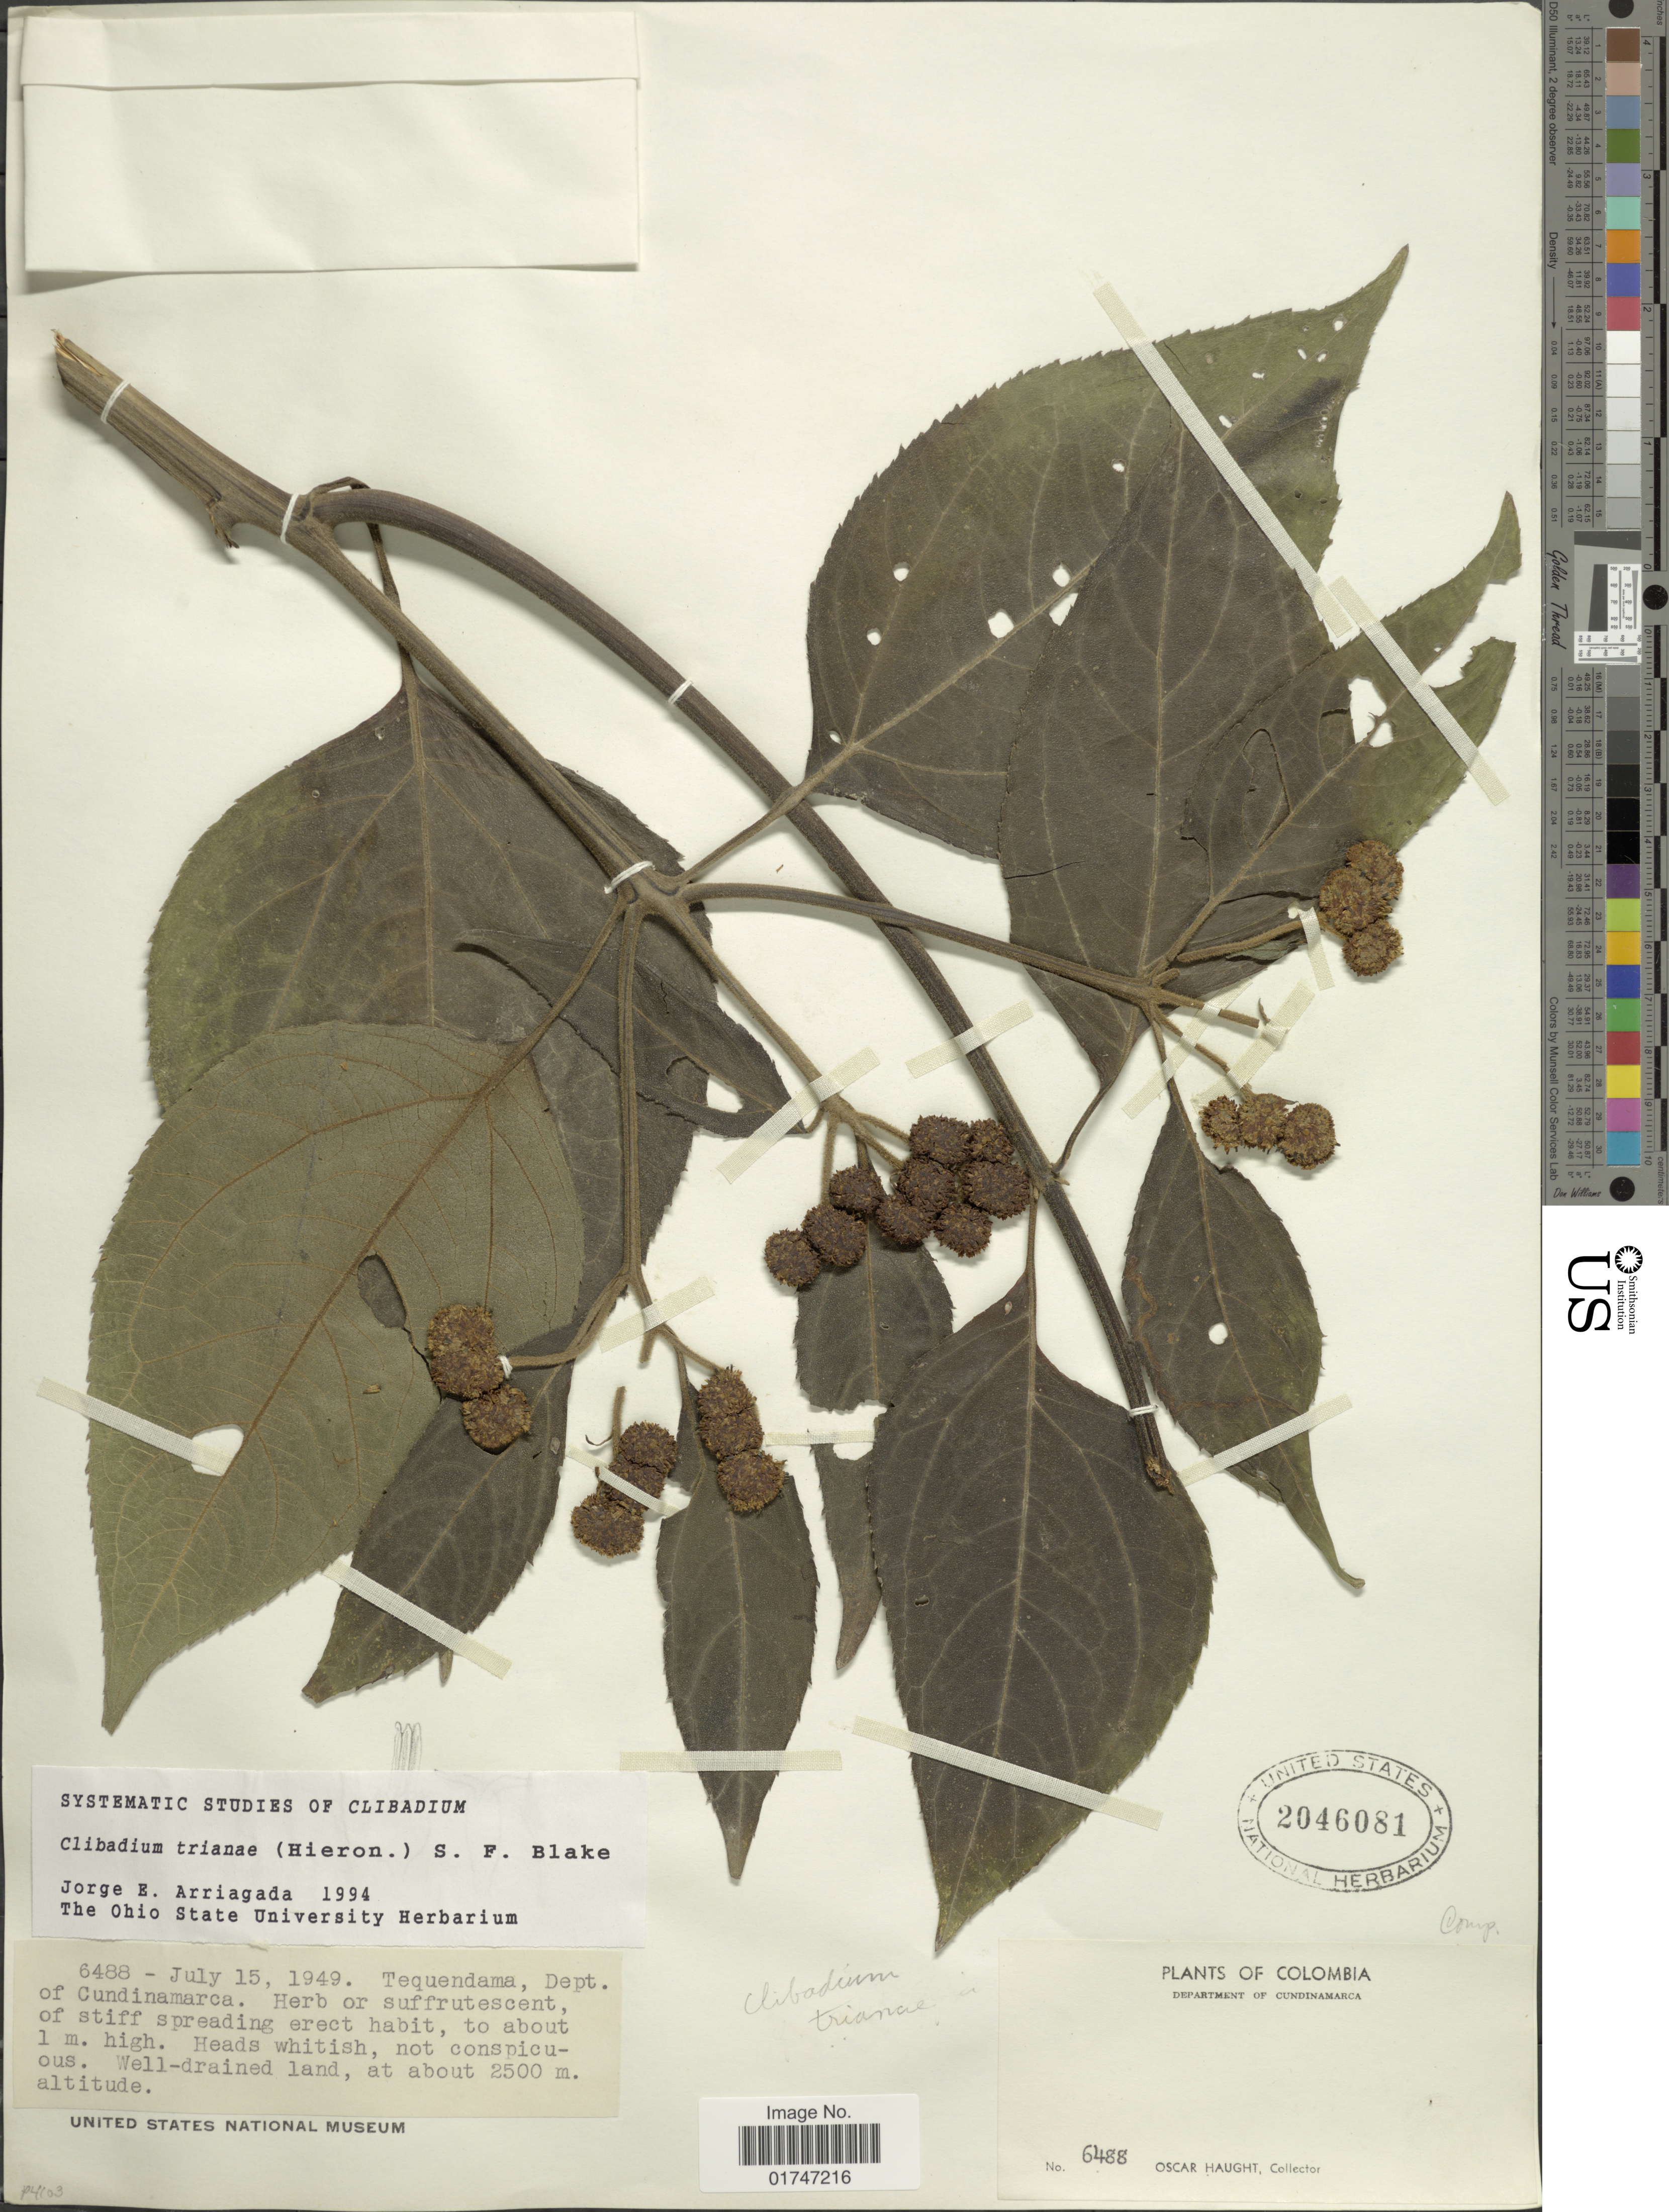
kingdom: Plantae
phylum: Tracheophyta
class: Magnoliopsida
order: Asterales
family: Asteraceae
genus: Clibadium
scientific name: Clibadium trianae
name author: (Hieron.) S.F. Blake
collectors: O. L. Haught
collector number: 6488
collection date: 1949-07-15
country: Colombia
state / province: Cundinamarca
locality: Tequendama, Dept. of Cundinamarca.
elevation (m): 2500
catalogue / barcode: US 2046081